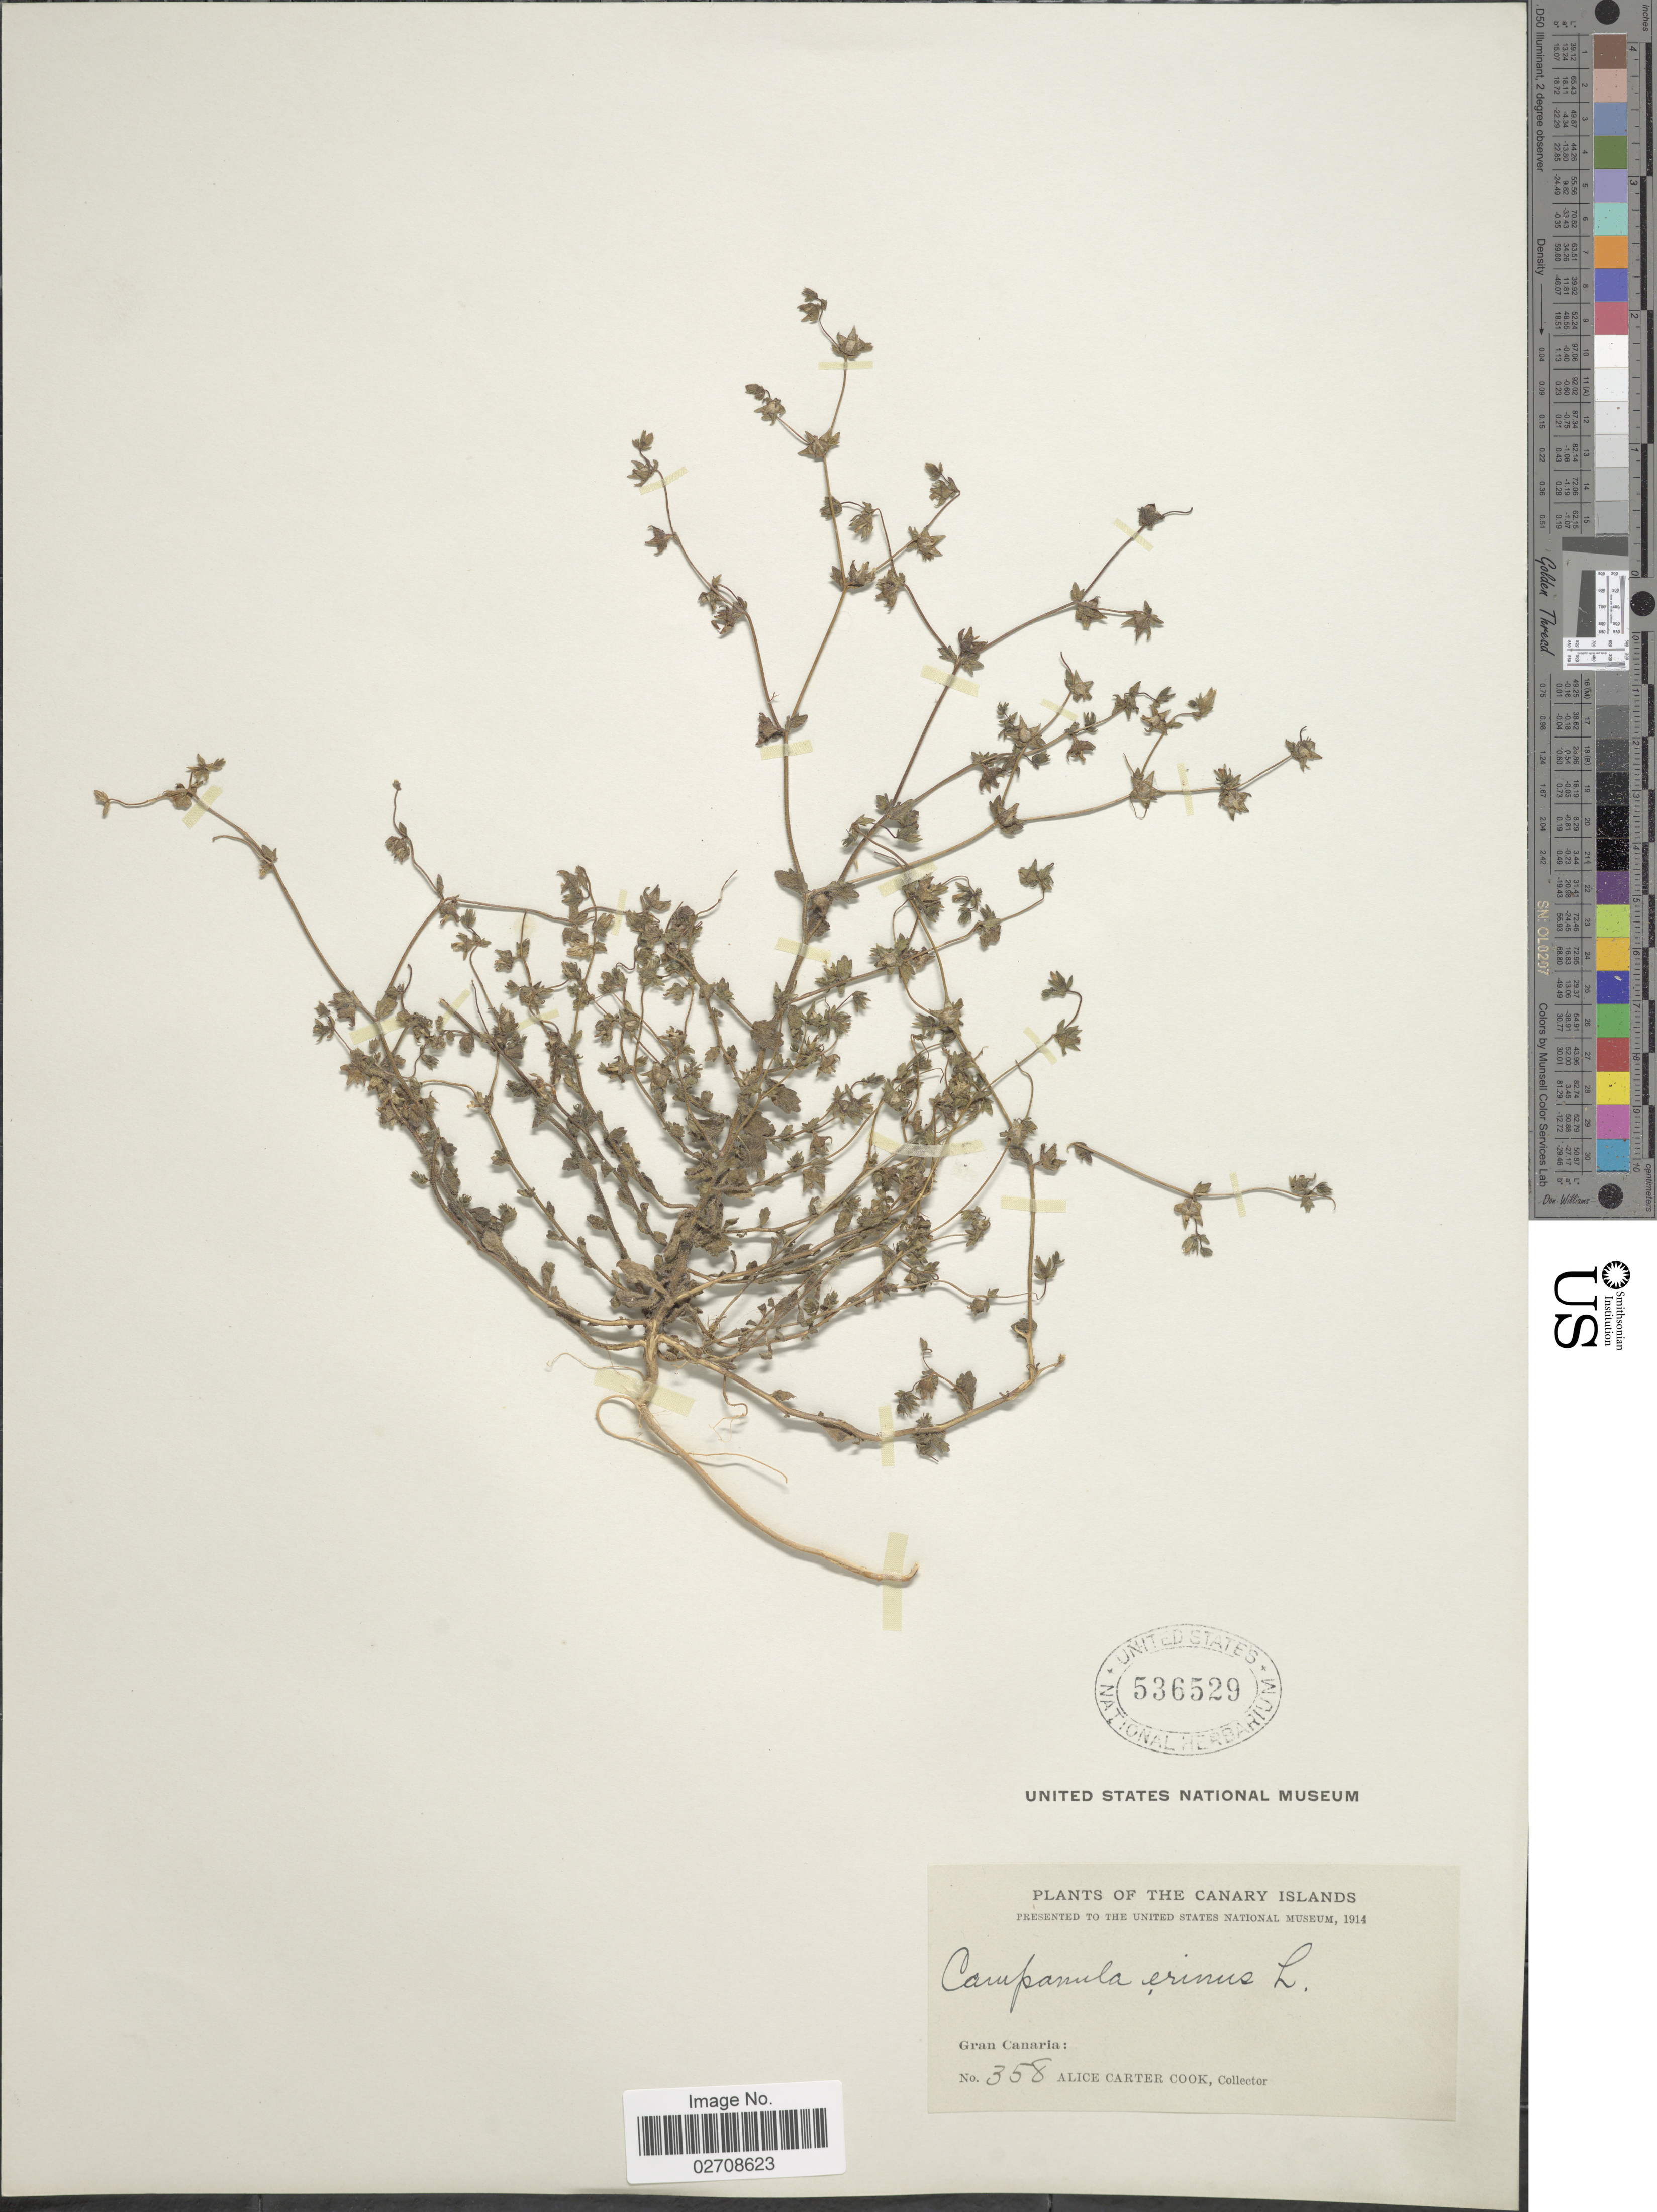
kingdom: Plantae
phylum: Tracheophyta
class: Magnoliopsida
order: Asterales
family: Campanulaceae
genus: Campanula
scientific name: Campanula erinus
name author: L.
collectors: Alice C. Cook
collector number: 358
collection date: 1914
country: Spain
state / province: Canarias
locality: The Canary Islands, Gran Canaria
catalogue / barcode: US 536529